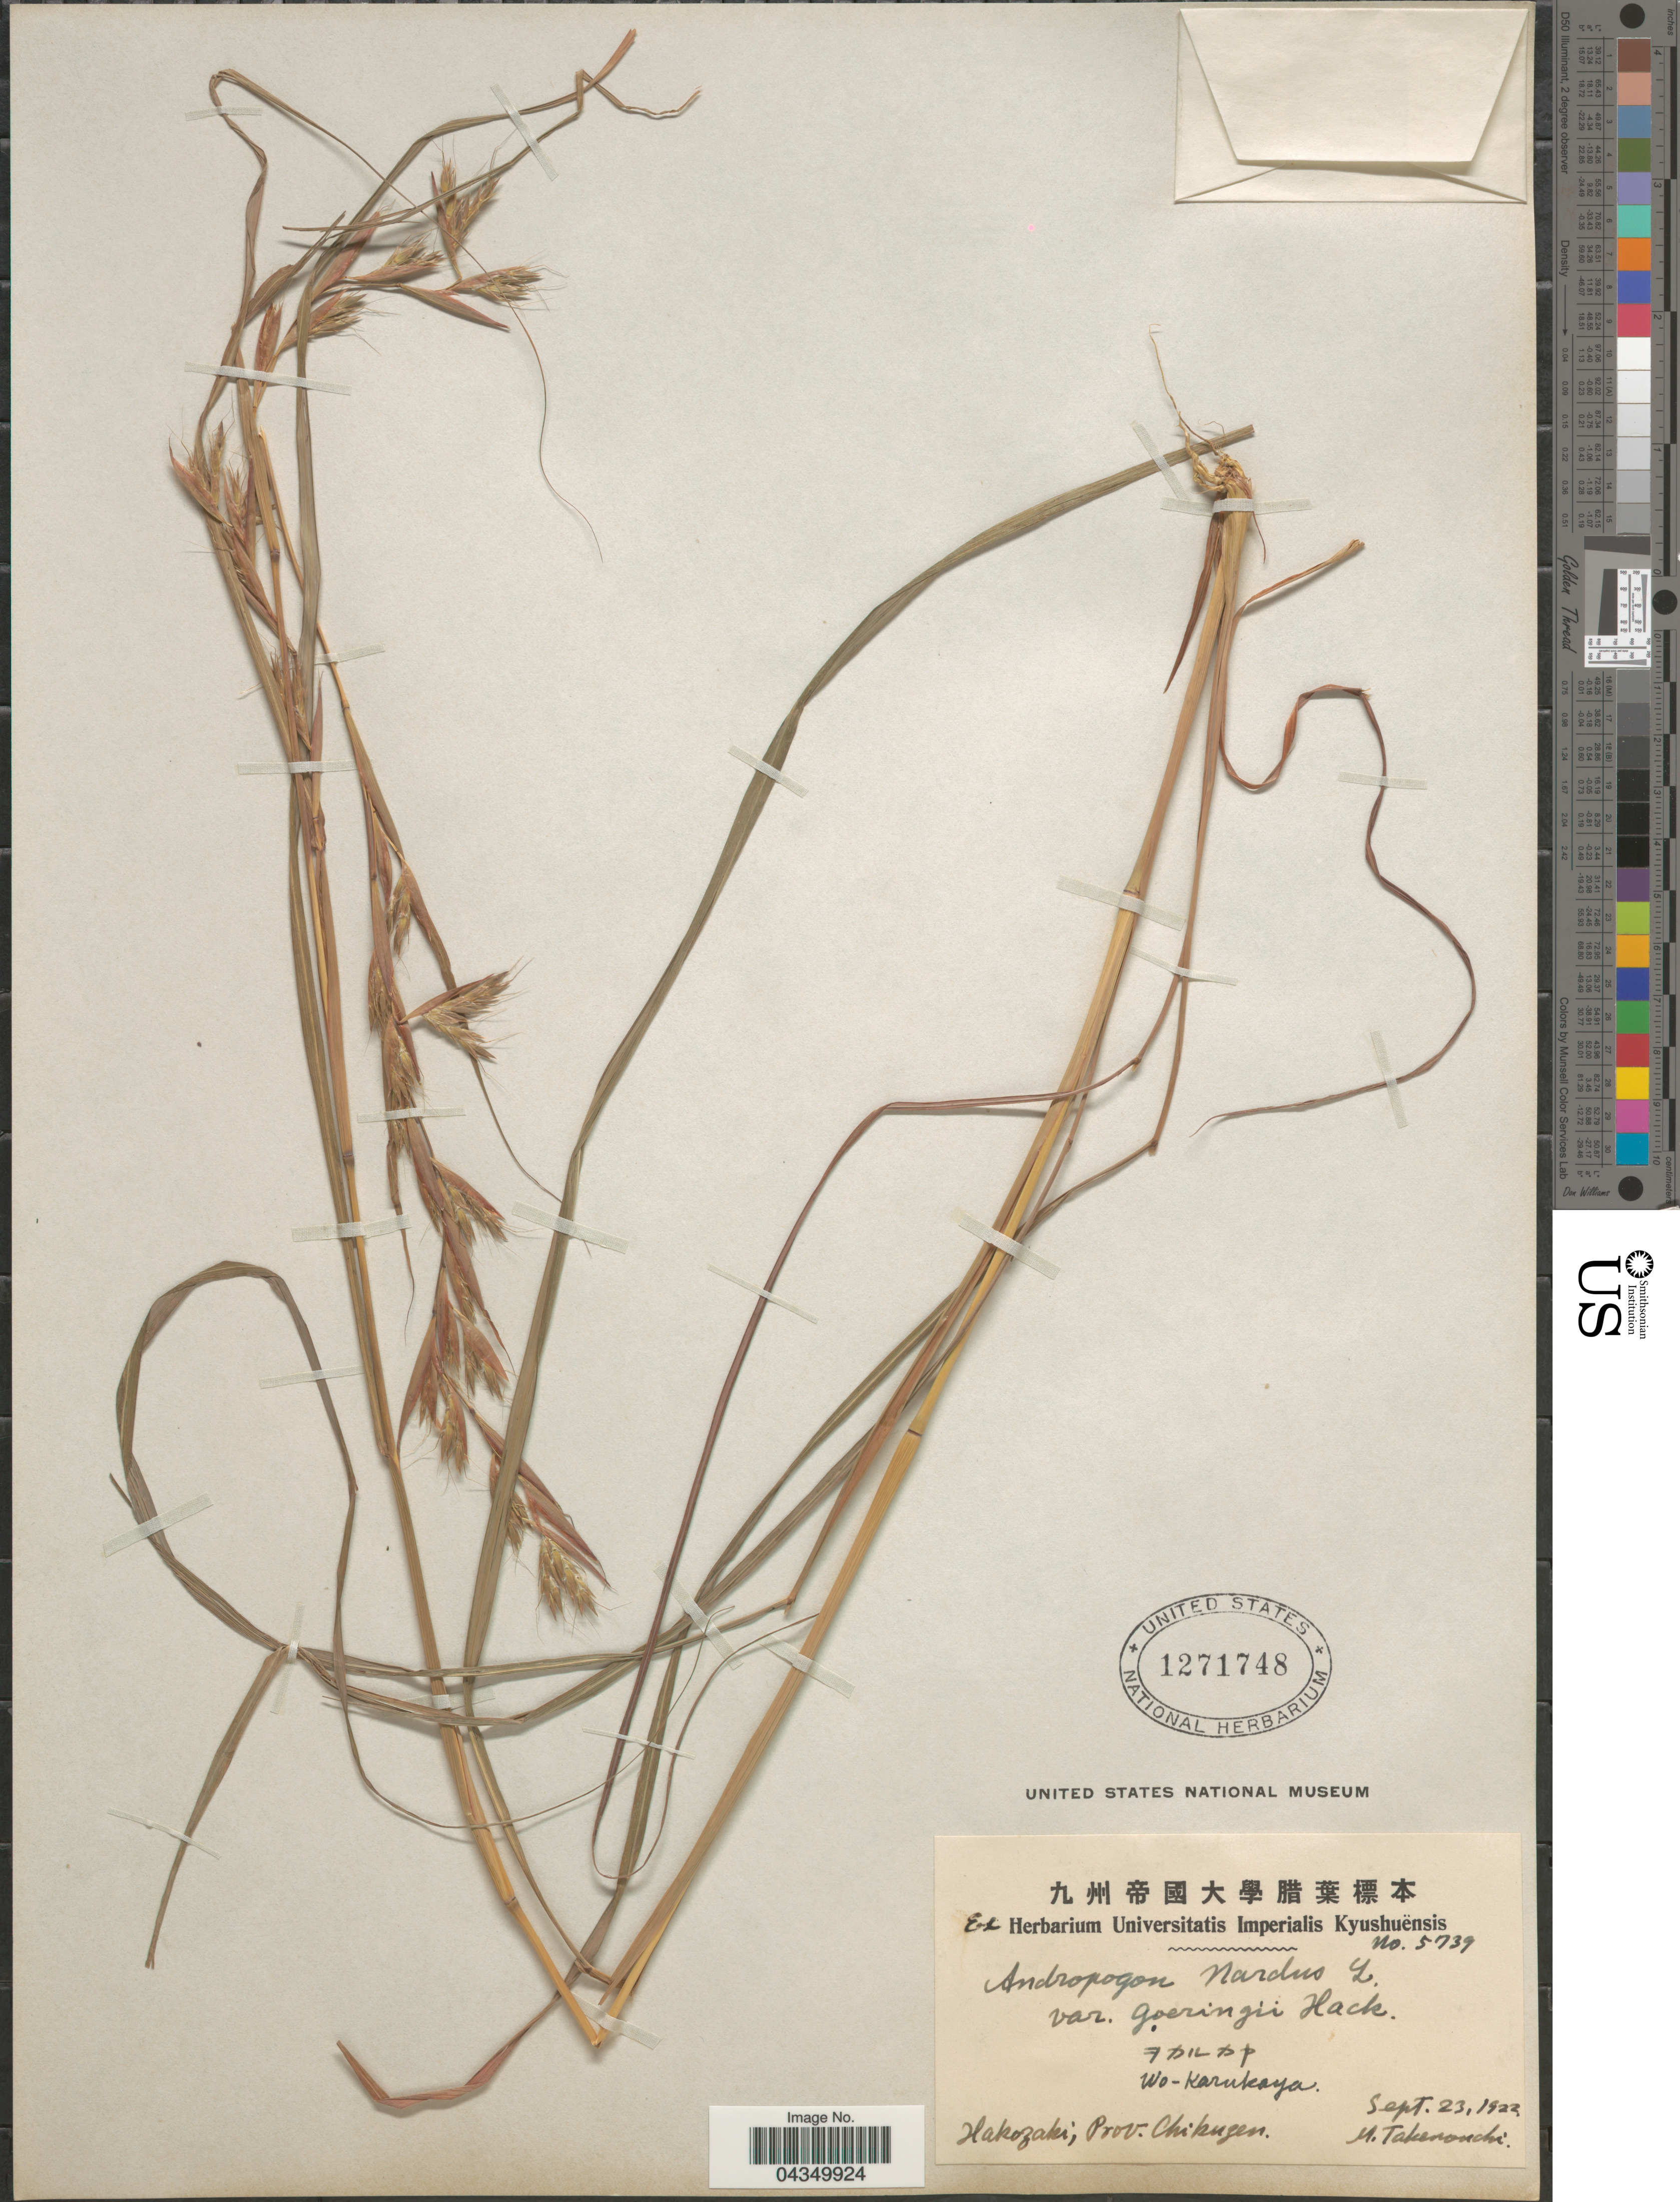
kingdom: Plantae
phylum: Tracheophyta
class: Liliopsida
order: Poales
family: Poaceae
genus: Cymbopogon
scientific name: Cymbopogon goeringii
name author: A. Camus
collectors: M. Takenouchi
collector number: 5739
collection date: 1922-09-23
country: Japan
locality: Hakozaki; Prov. Chikuzen.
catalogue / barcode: US 1271748